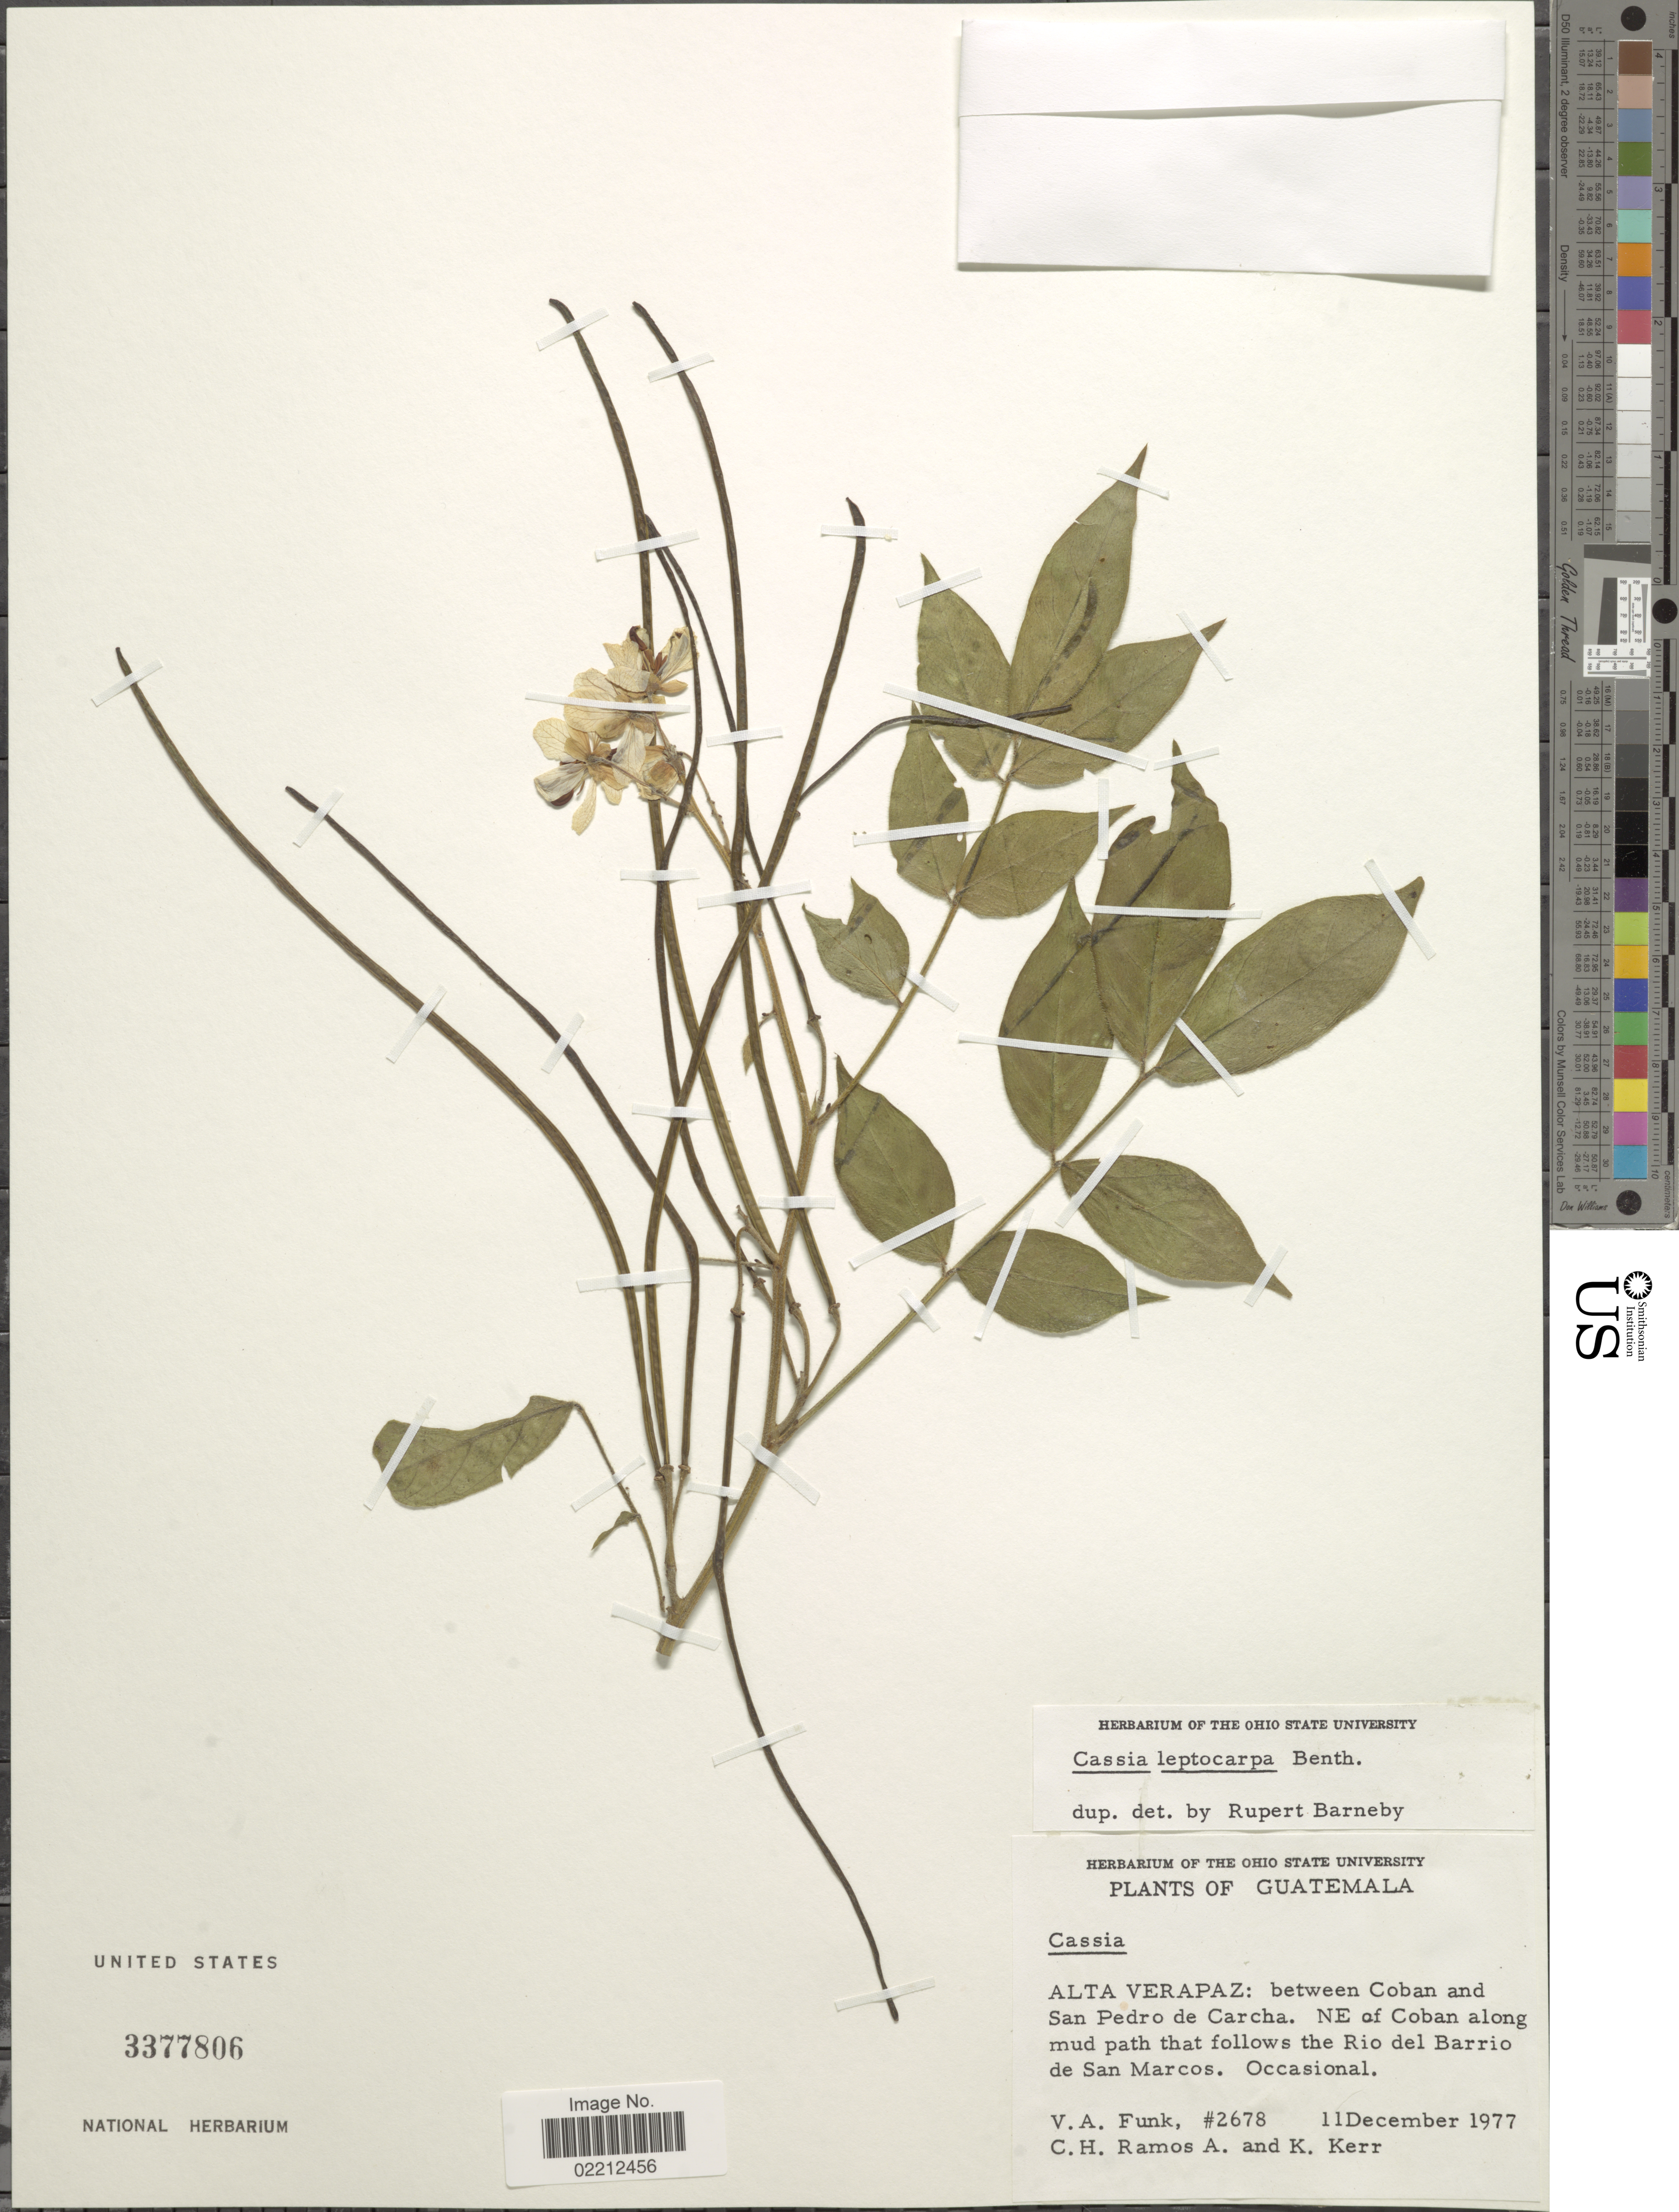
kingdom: Plantae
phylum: Tracheophyta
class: Magnoliopsida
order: Fabales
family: Fabaceae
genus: Senna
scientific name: Senna hirsuta var. leptocarpa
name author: (Benth.) H.S. Irwin & Barneby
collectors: V. Funk, C. H. Ramos & K. Kerr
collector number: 2678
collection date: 1977-12-11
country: Guatemala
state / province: Alta Verapaz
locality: Alta Verapaz: between Coban and San Pedro de Carcha. NE of Coban along mud path that follows the Rio del Barrio de San Marcos.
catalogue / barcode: US 3377806